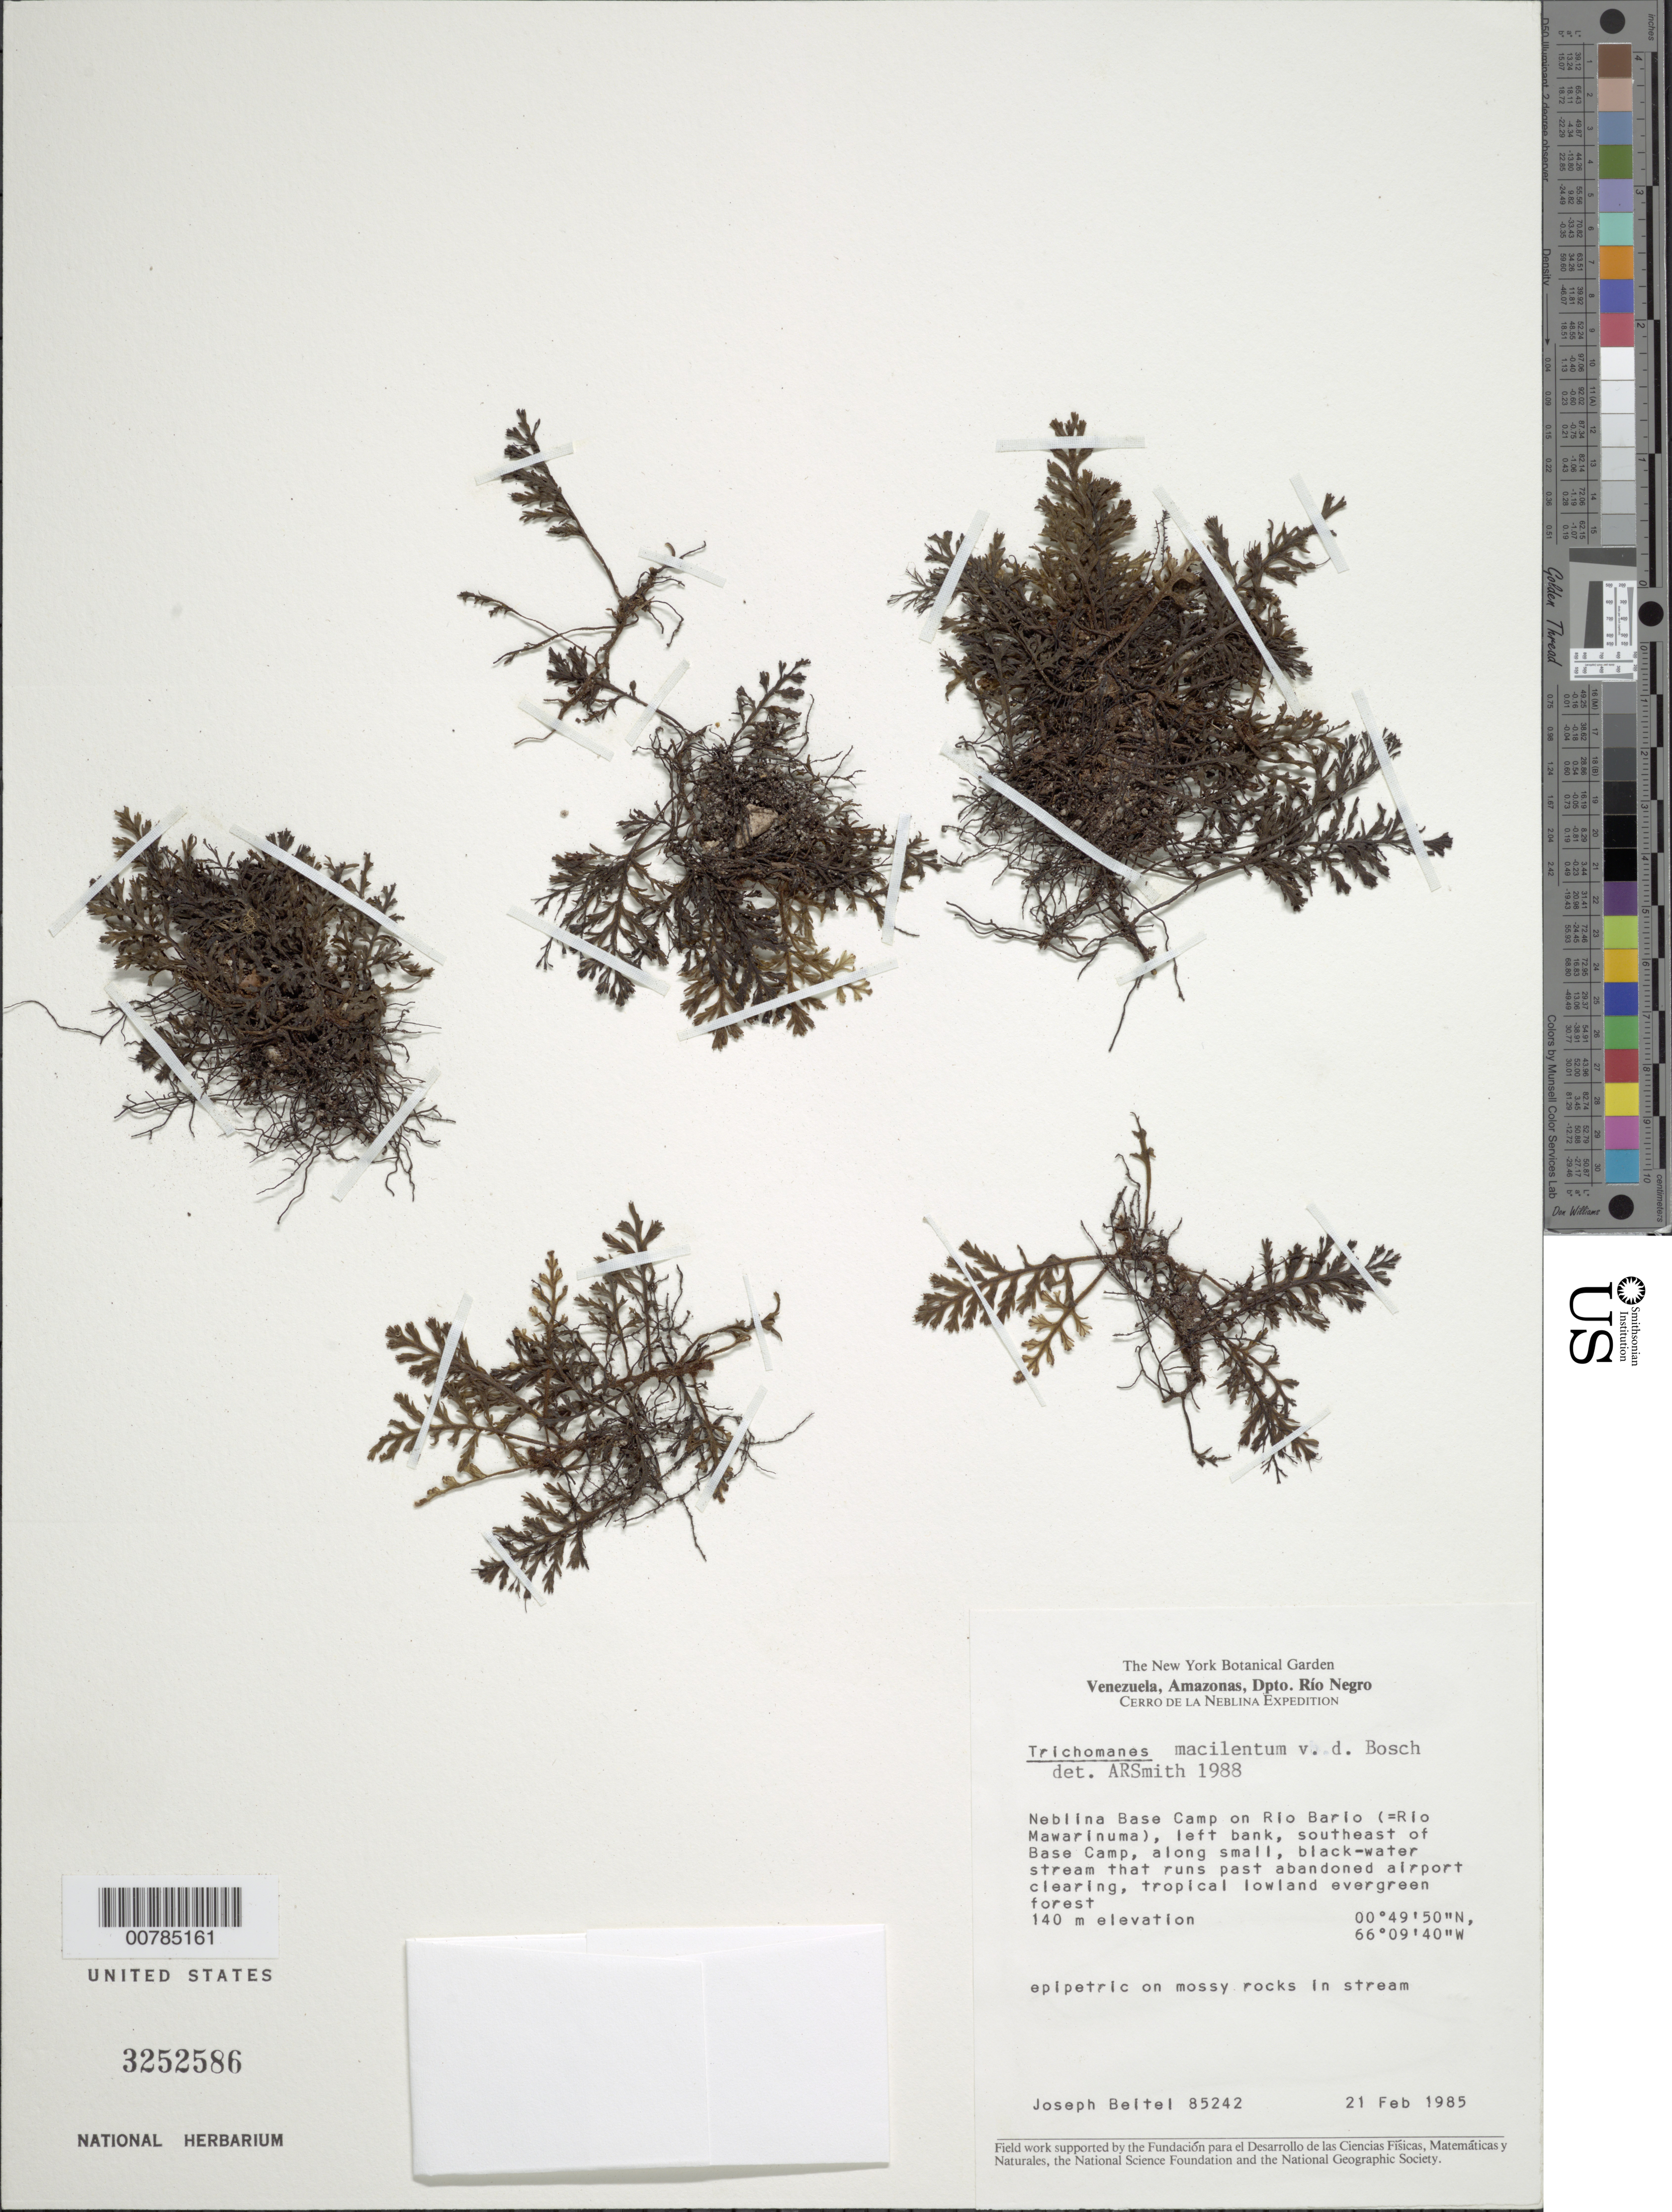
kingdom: Plantae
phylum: Tracheophyta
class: Polypodiopsida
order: Hymenophyllales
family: Hymenophyllaceae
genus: Trichomanes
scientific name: Trichomanes macilentum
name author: Bosch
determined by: Smith, Alan R., (UC)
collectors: J. M. Beitel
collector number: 85242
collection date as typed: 21-Feb-85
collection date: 1985-02-21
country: Venezuela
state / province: Amazonas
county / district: Río Negro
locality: Neblina Base Camp on Río Barío (Río Mawarinuma), SE of Base Camp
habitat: Small, black-water stream, tropical lowland evergreen forest; on mossy rocks in stream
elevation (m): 140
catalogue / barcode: US 3252586